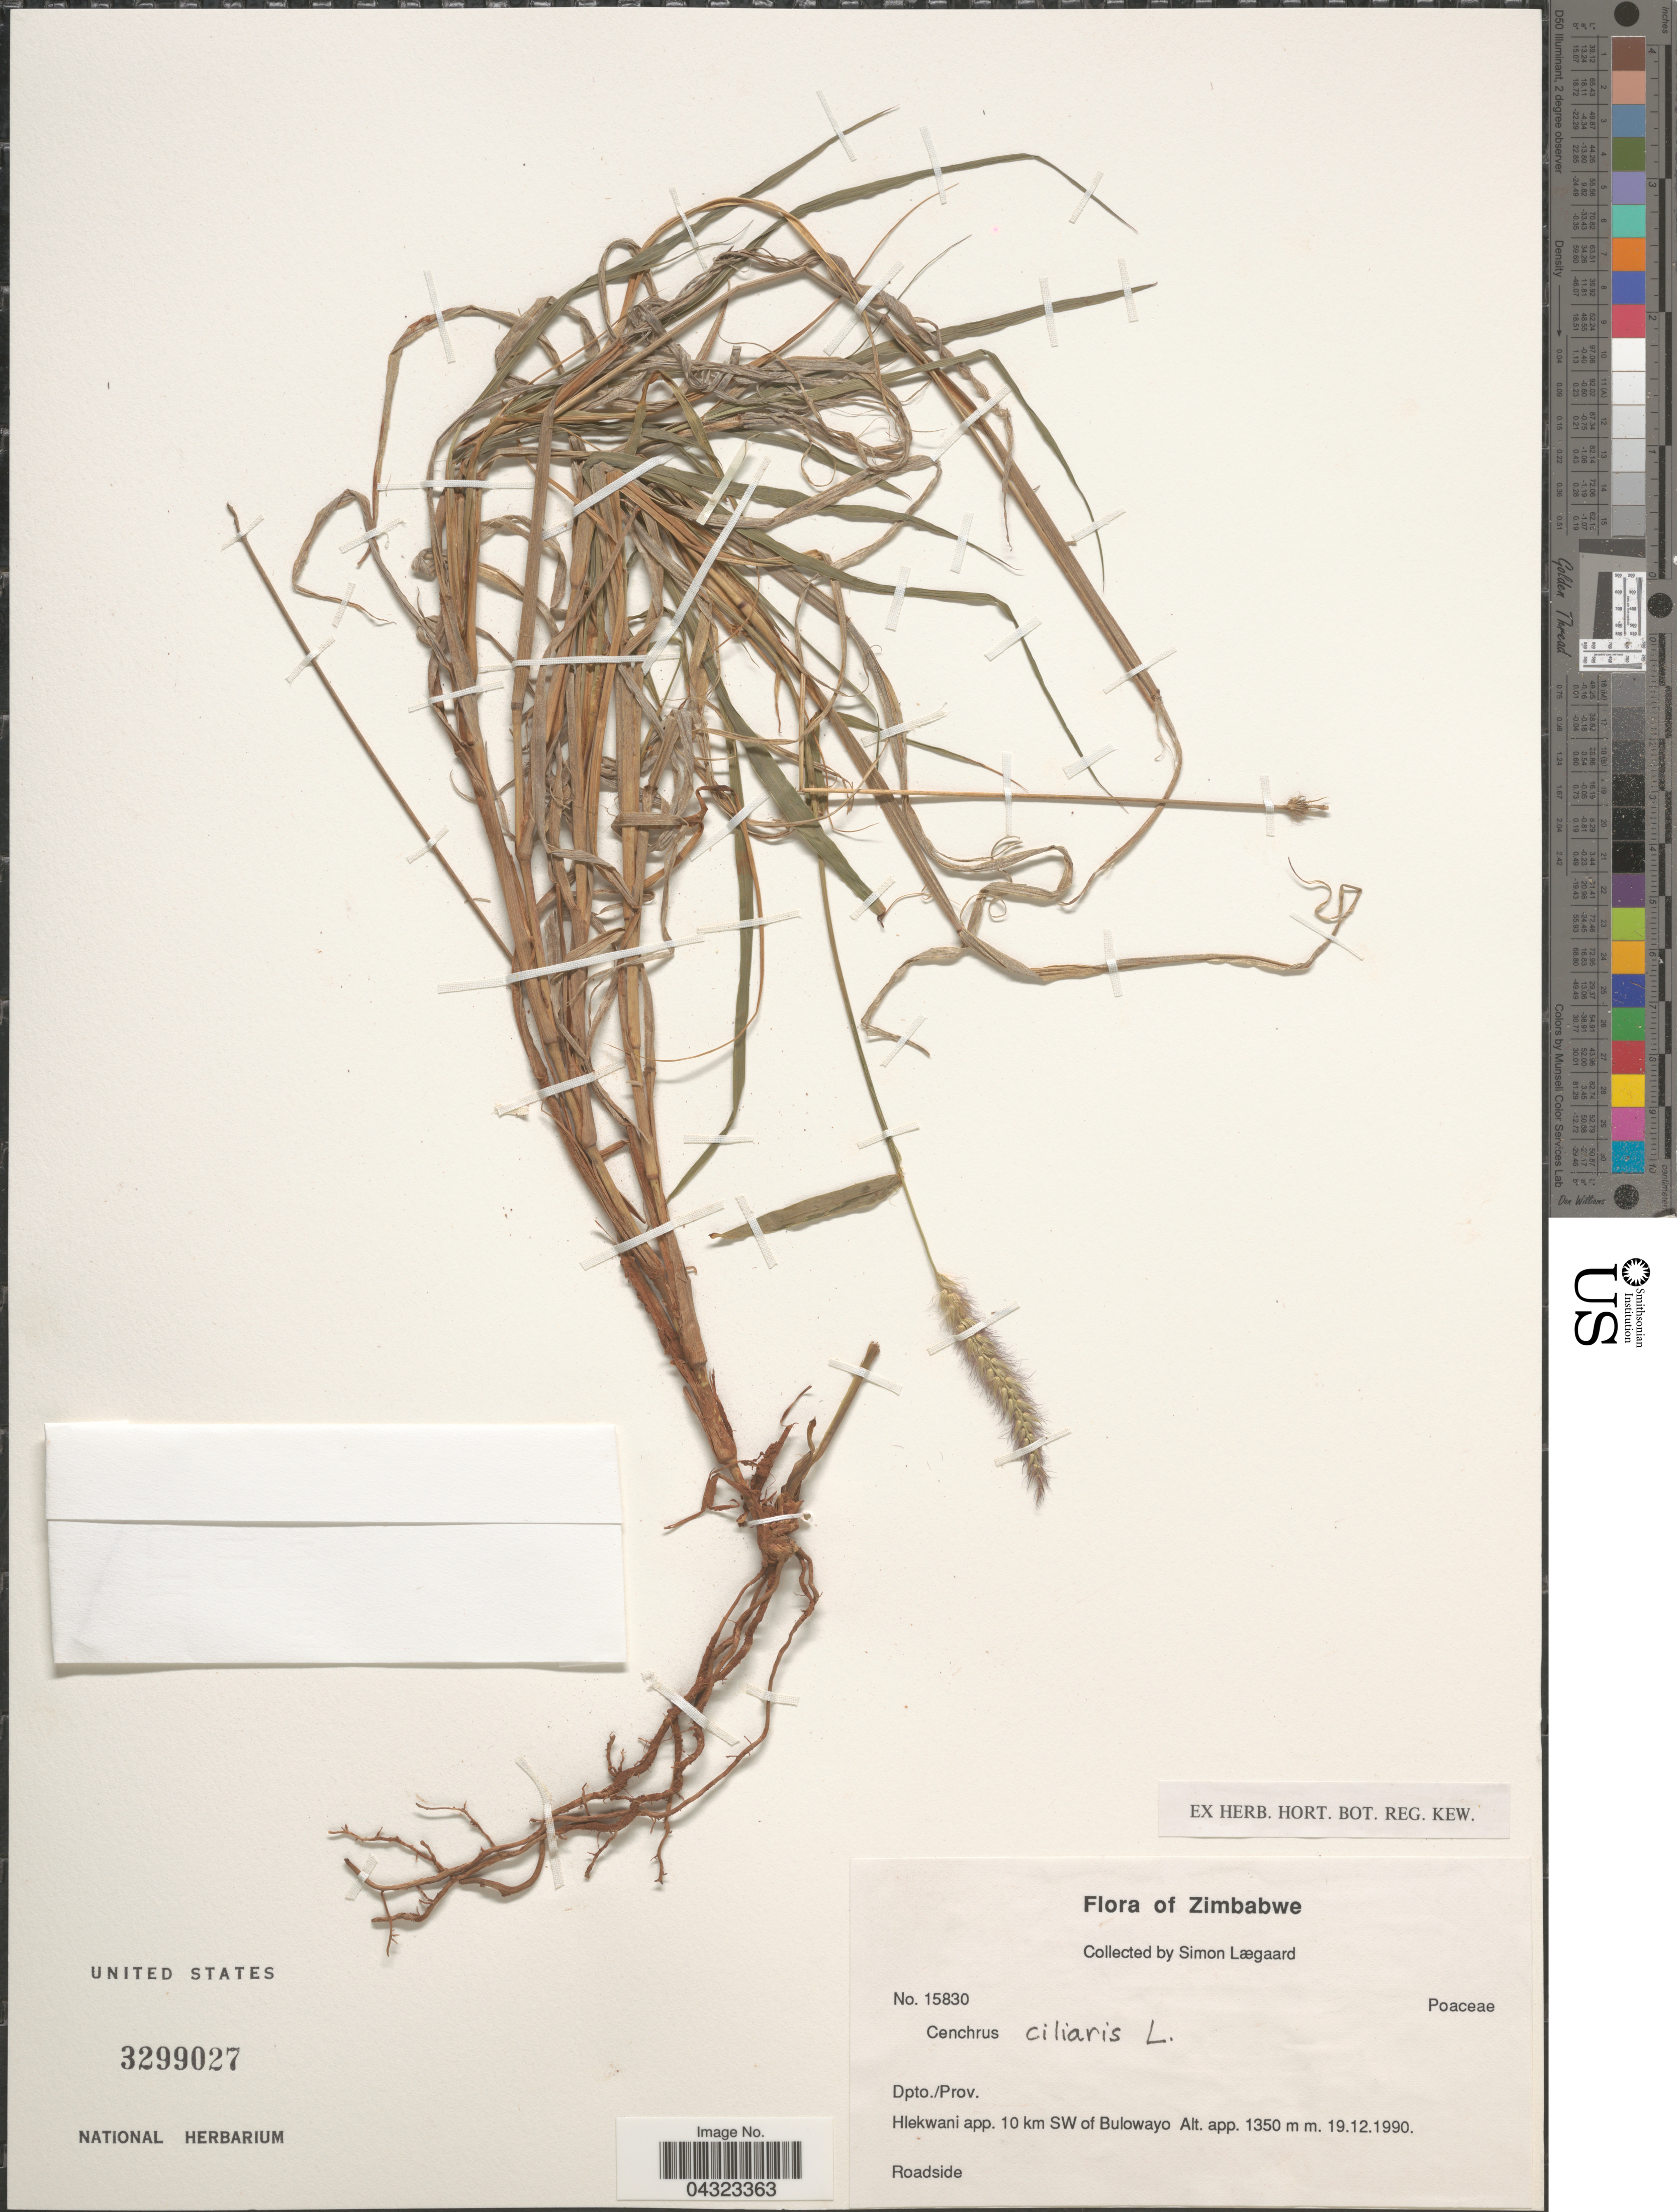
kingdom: Plantae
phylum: Tracheophyta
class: Liliopsida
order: Poales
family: Poaceae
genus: Cenchrus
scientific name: Cenchrus ciliaris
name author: L.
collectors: S. Lægaard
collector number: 15830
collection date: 1990-12-19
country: Zimbabwe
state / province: Bulawayo (city)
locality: Dpto./Prov. Hlekwani app. 10 km SW of Bulowayo.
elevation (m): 1350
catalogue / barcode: US 3299027